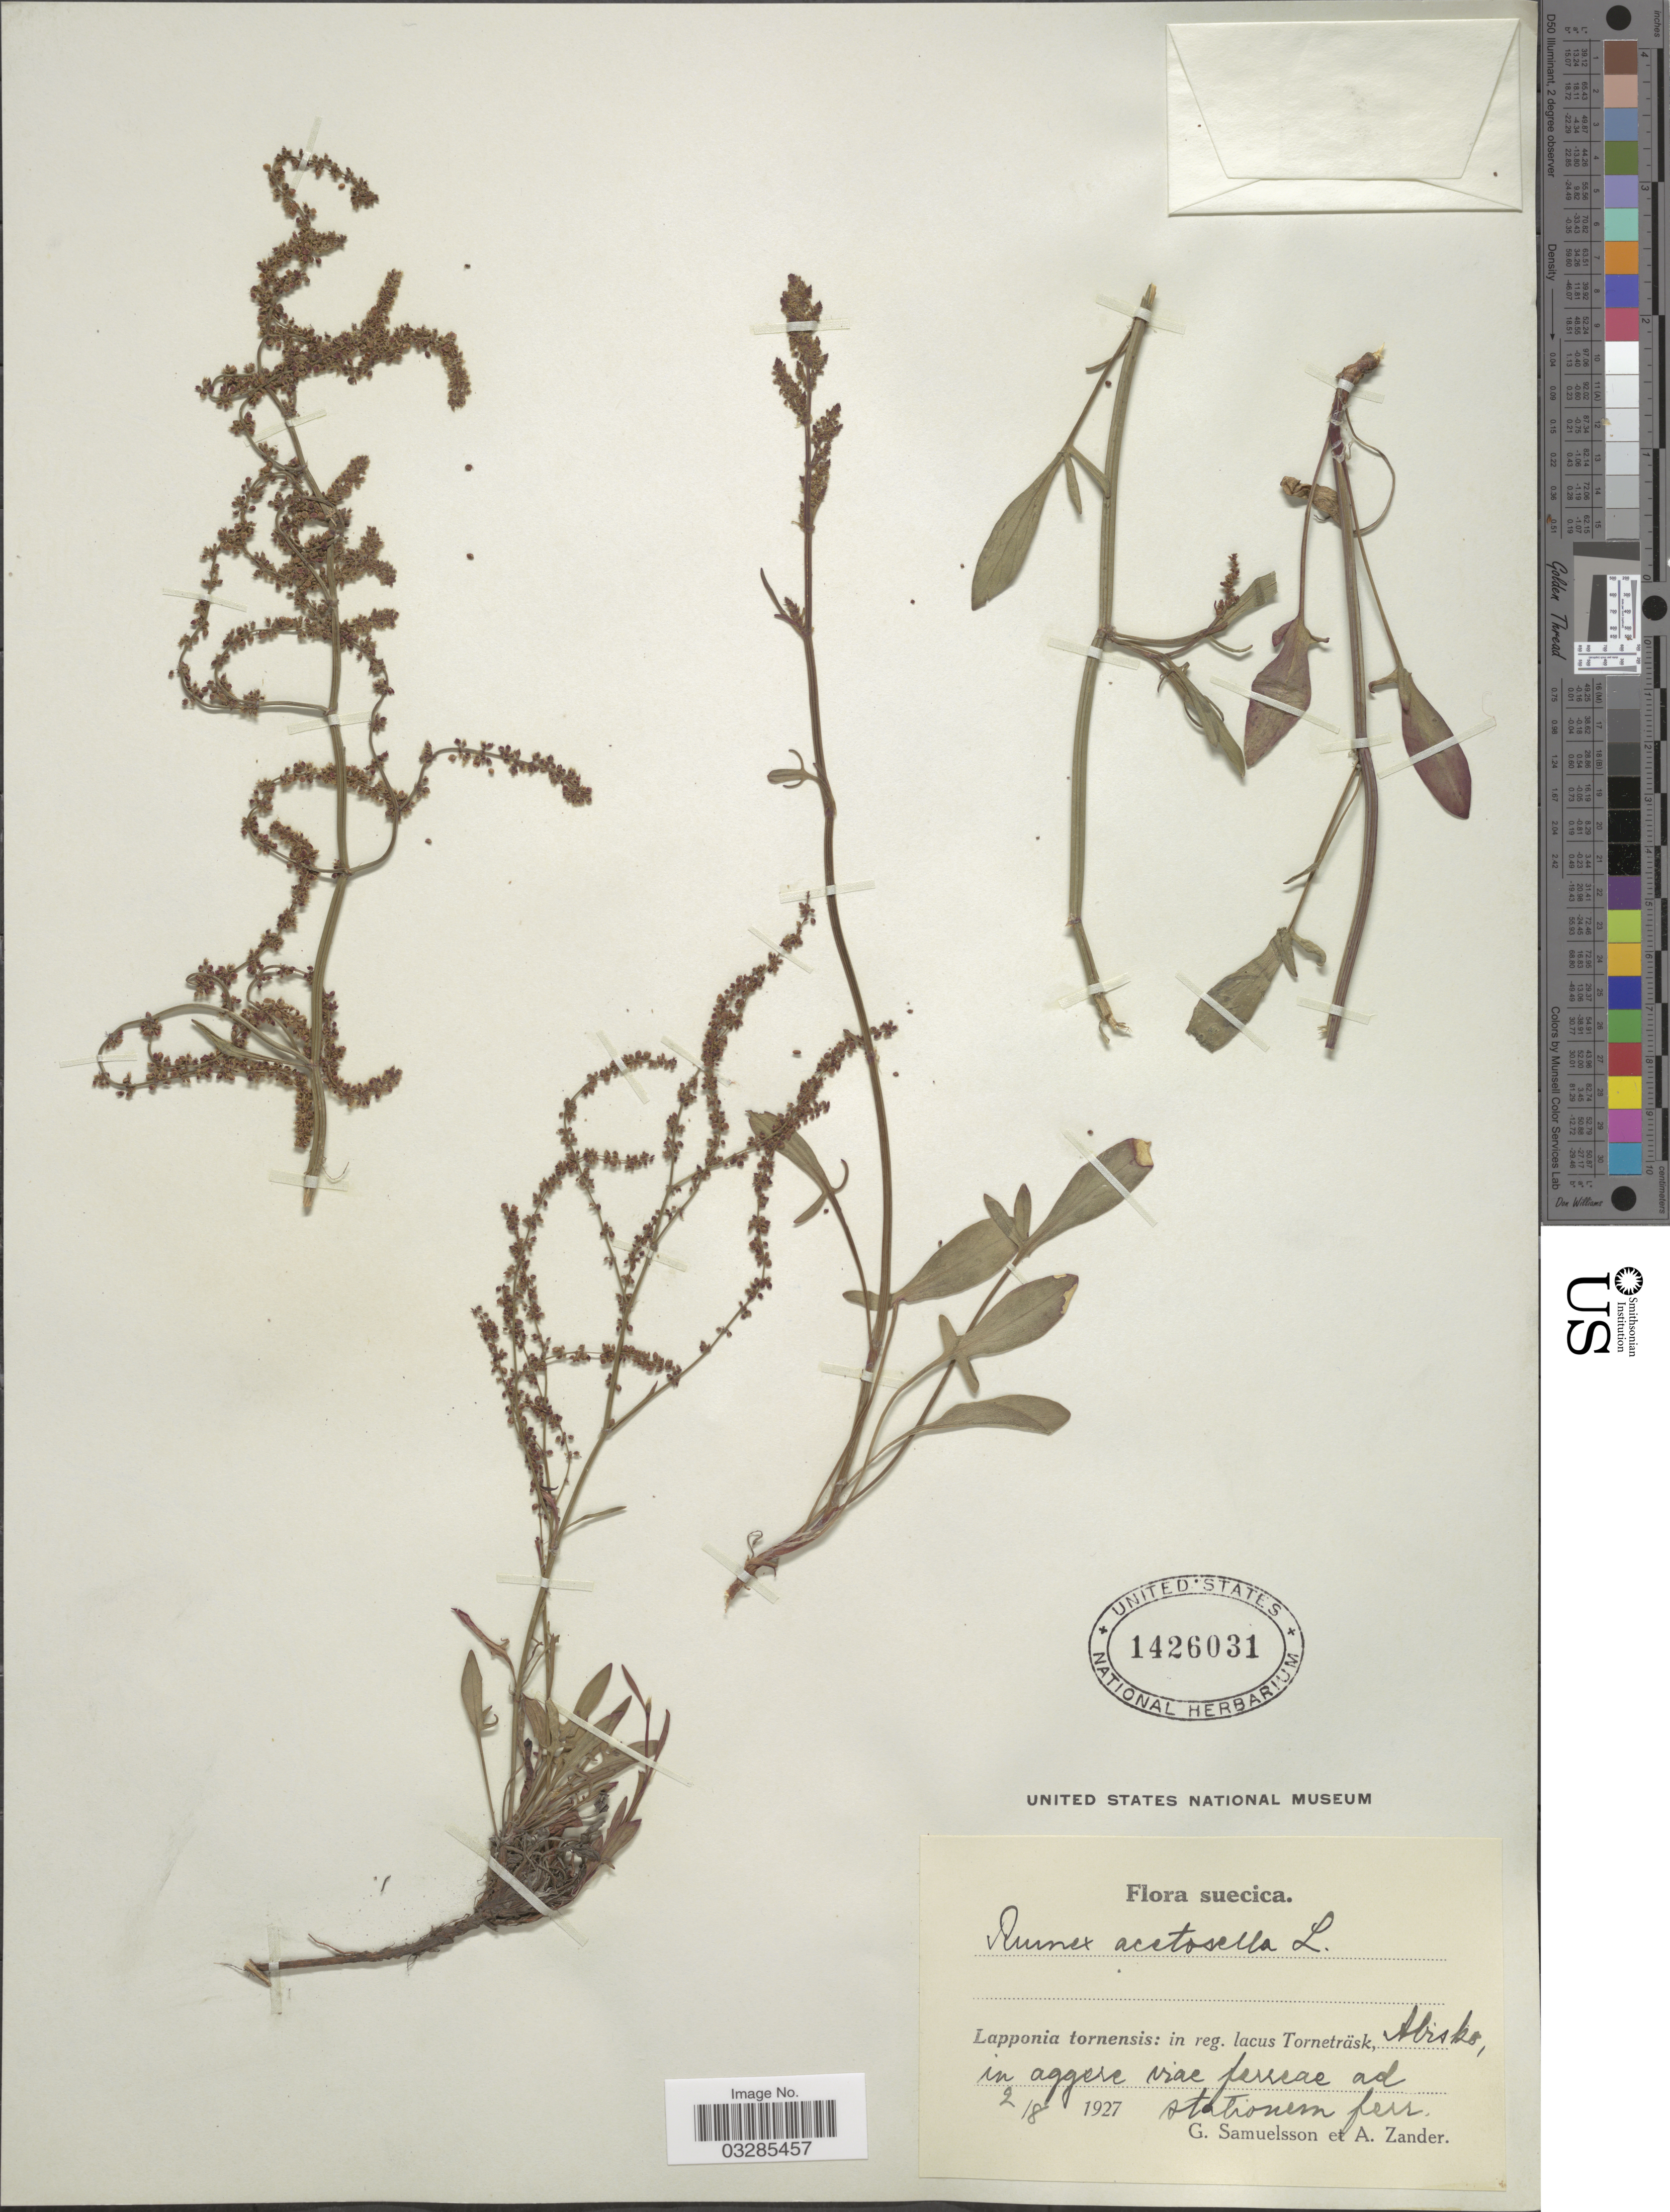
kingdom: Plantae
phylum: Tracheophyta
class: Magnoliopsida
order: Caryophyllales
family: Polygonaceae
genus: Rumex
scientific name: Rumex acetosella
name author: L.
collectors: G. Samuelsson & A. Zander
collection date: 1927-08-02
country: Sweden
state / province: Norrbotten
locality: Suecica. Lapponia tornensis: in reg. lacus Torneträsk, Abisko.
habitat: in aggere viae ferreae ad stationem ferr.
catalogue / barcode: US 1426031